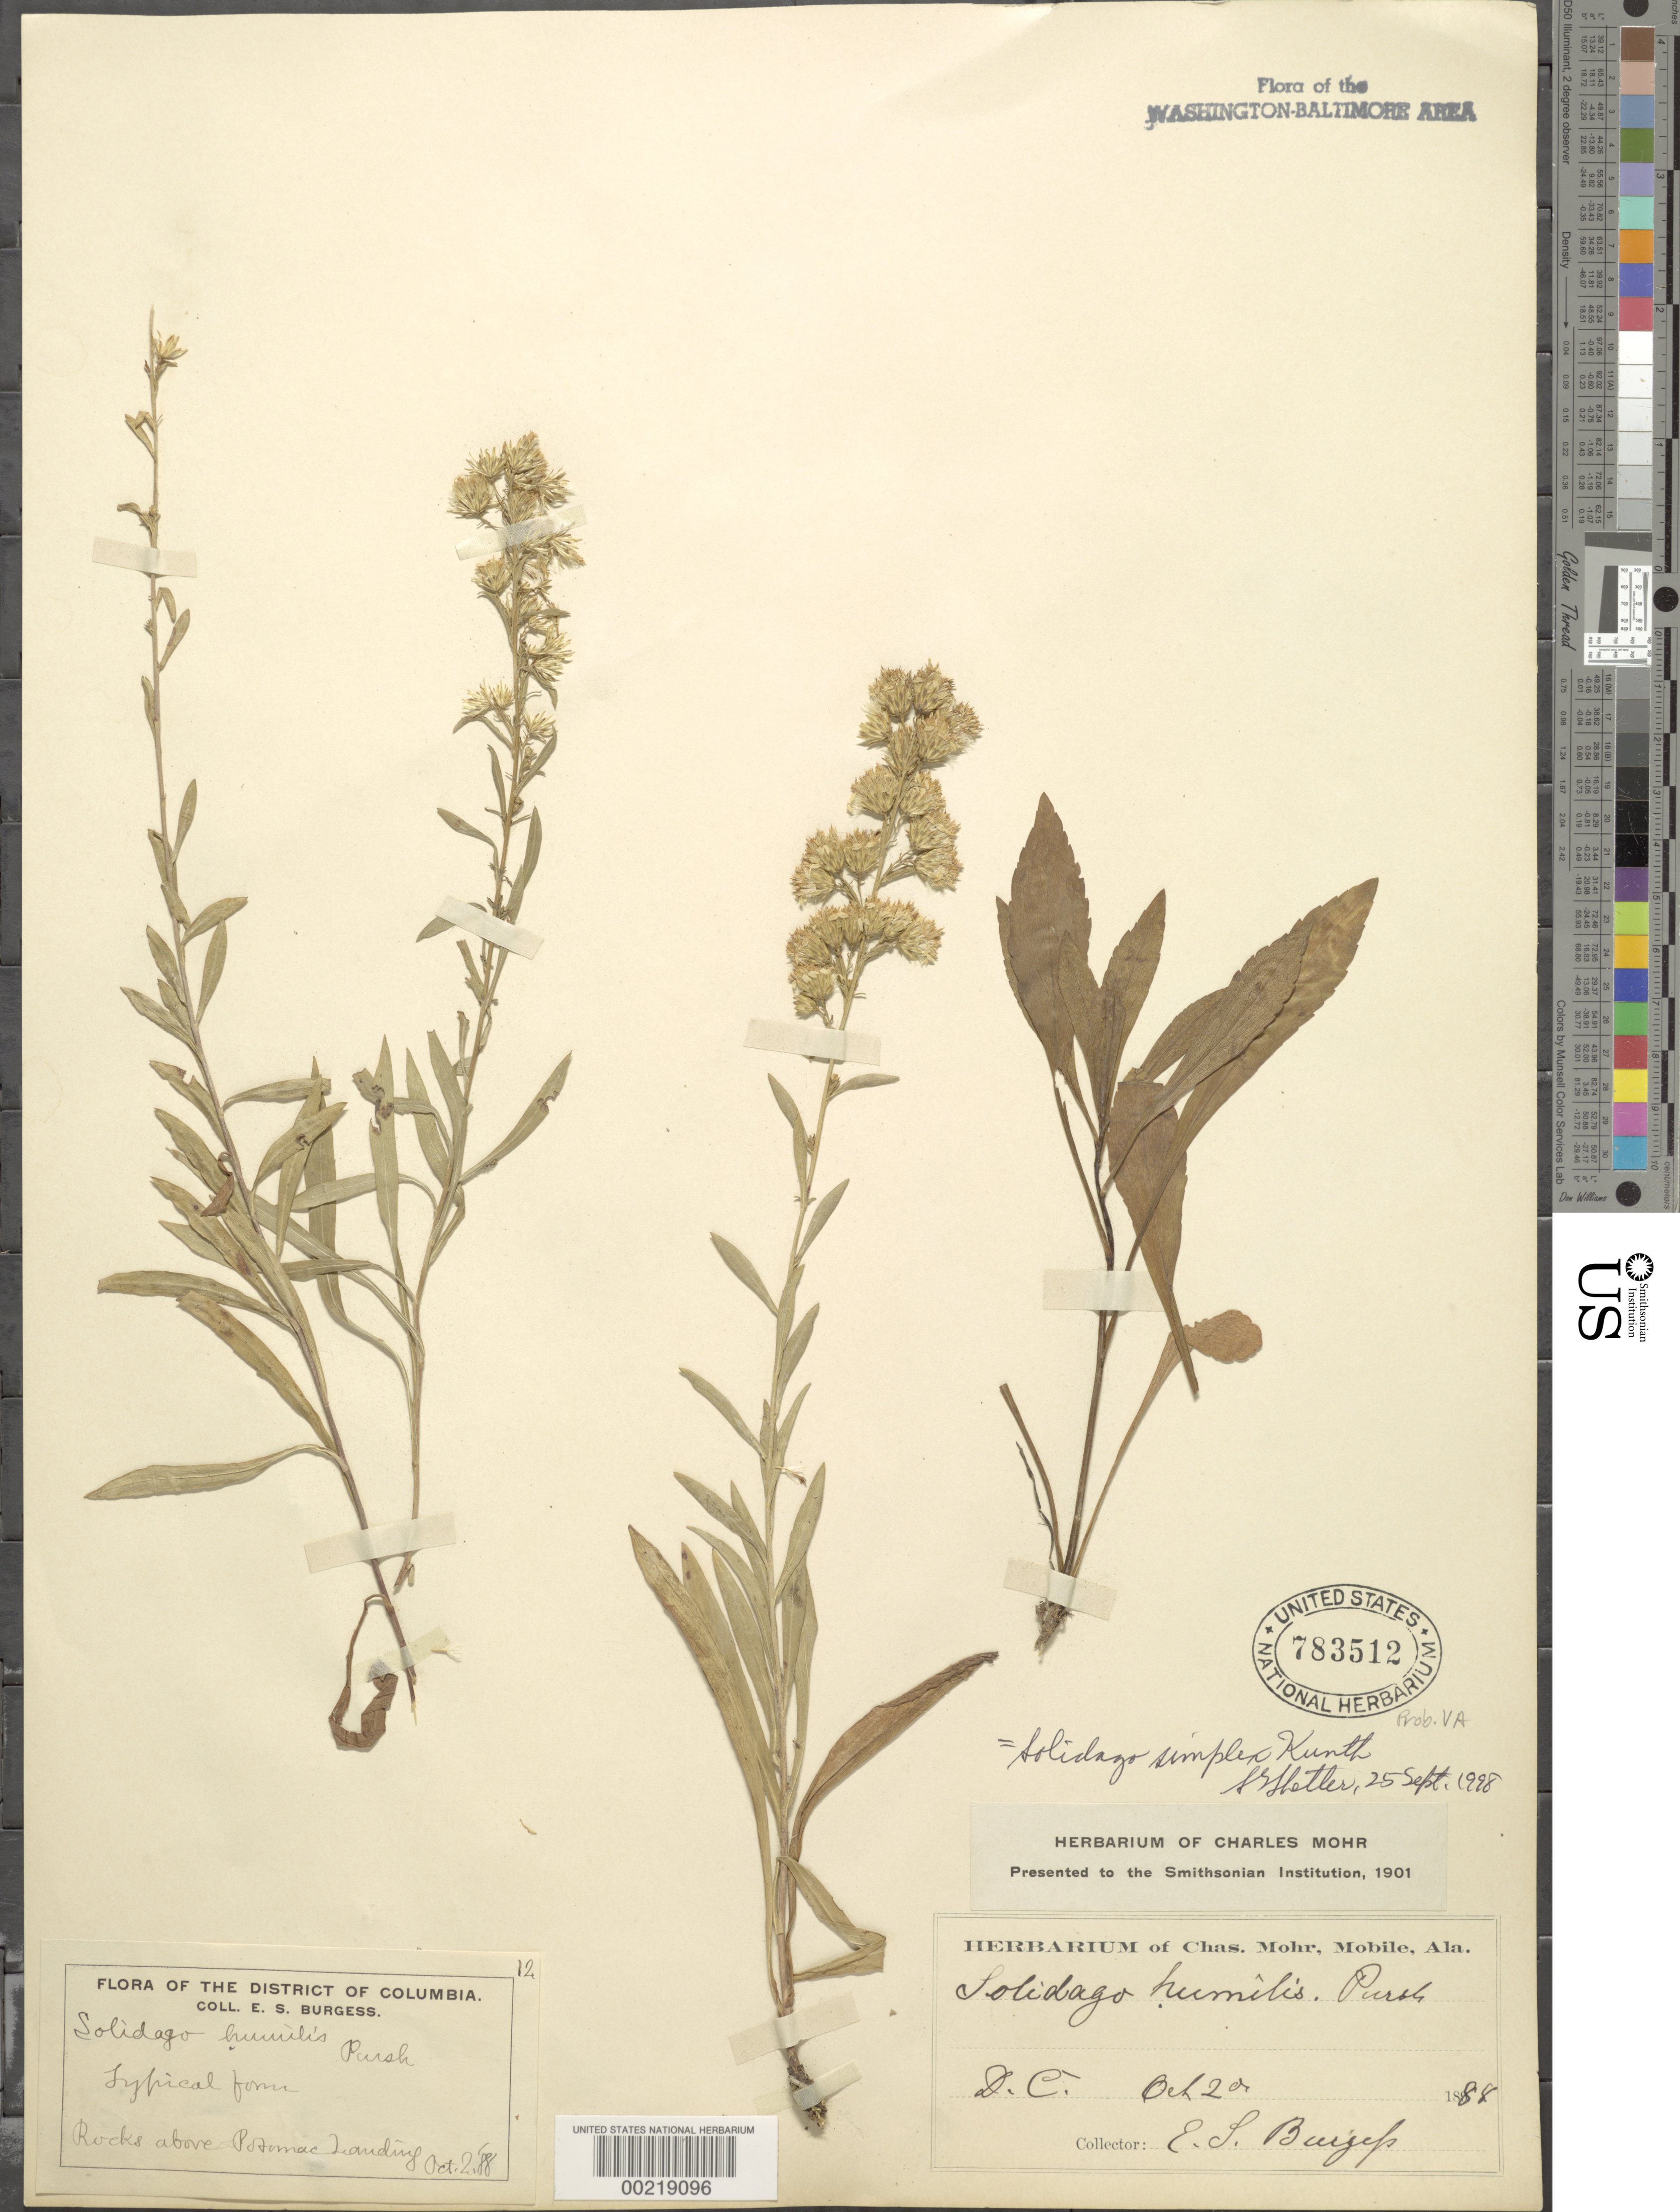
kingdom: Plantae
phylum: Tracheophyta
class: Magnoliopsida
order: Asterales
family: Asteraceae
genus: Solidago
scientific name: Solidago simplex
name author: Kunth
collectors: E. Burgess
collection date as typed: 02 Oct 1888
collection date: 1888-10-02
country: United States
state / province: Virginia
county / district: Arlington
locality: Above Potomac Landing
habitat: Rocks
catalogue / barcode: US 783512